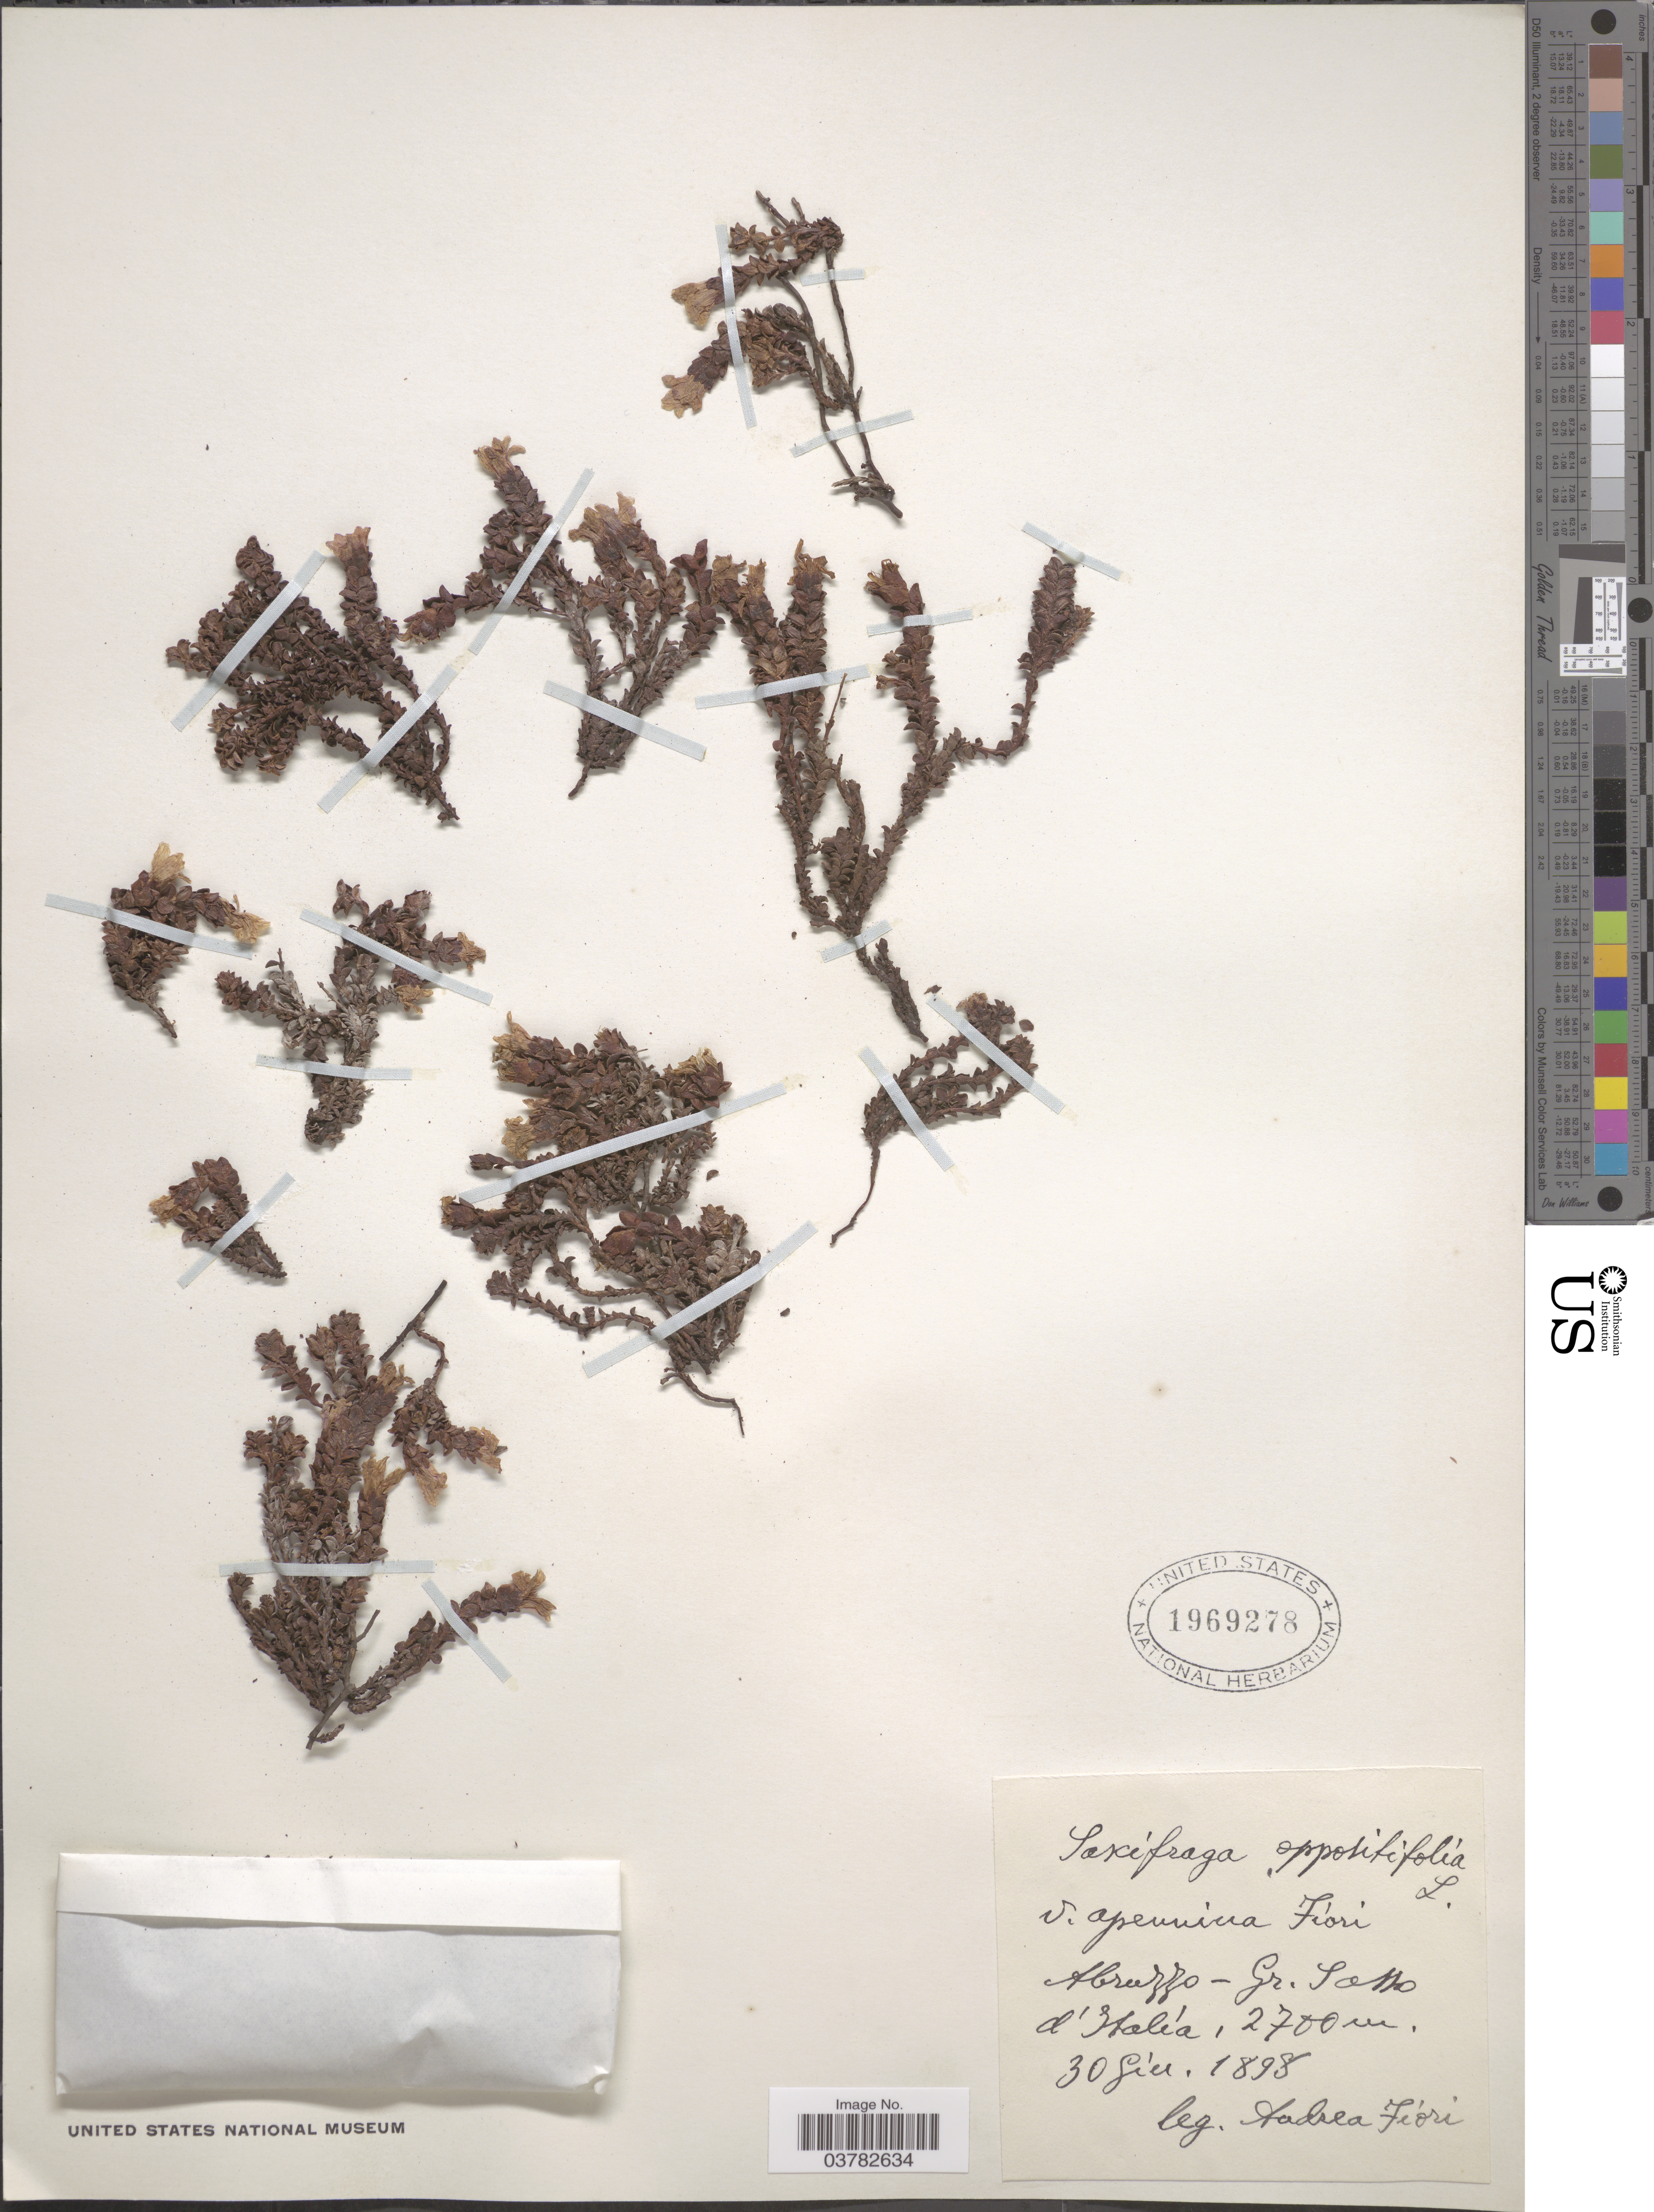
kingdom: Plantae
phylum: Tracheophyta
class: Magnoliopsida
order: Saxifragales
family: Saxifragaceae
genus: Saxifraga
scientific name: Saxifraga oppositifolia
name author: L.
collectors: A. Fiori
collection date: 1898-07-30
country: Italy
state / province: Abruzzo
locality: Gr. Sasso d'Italía.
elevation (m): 2700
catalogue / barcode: US 1969278